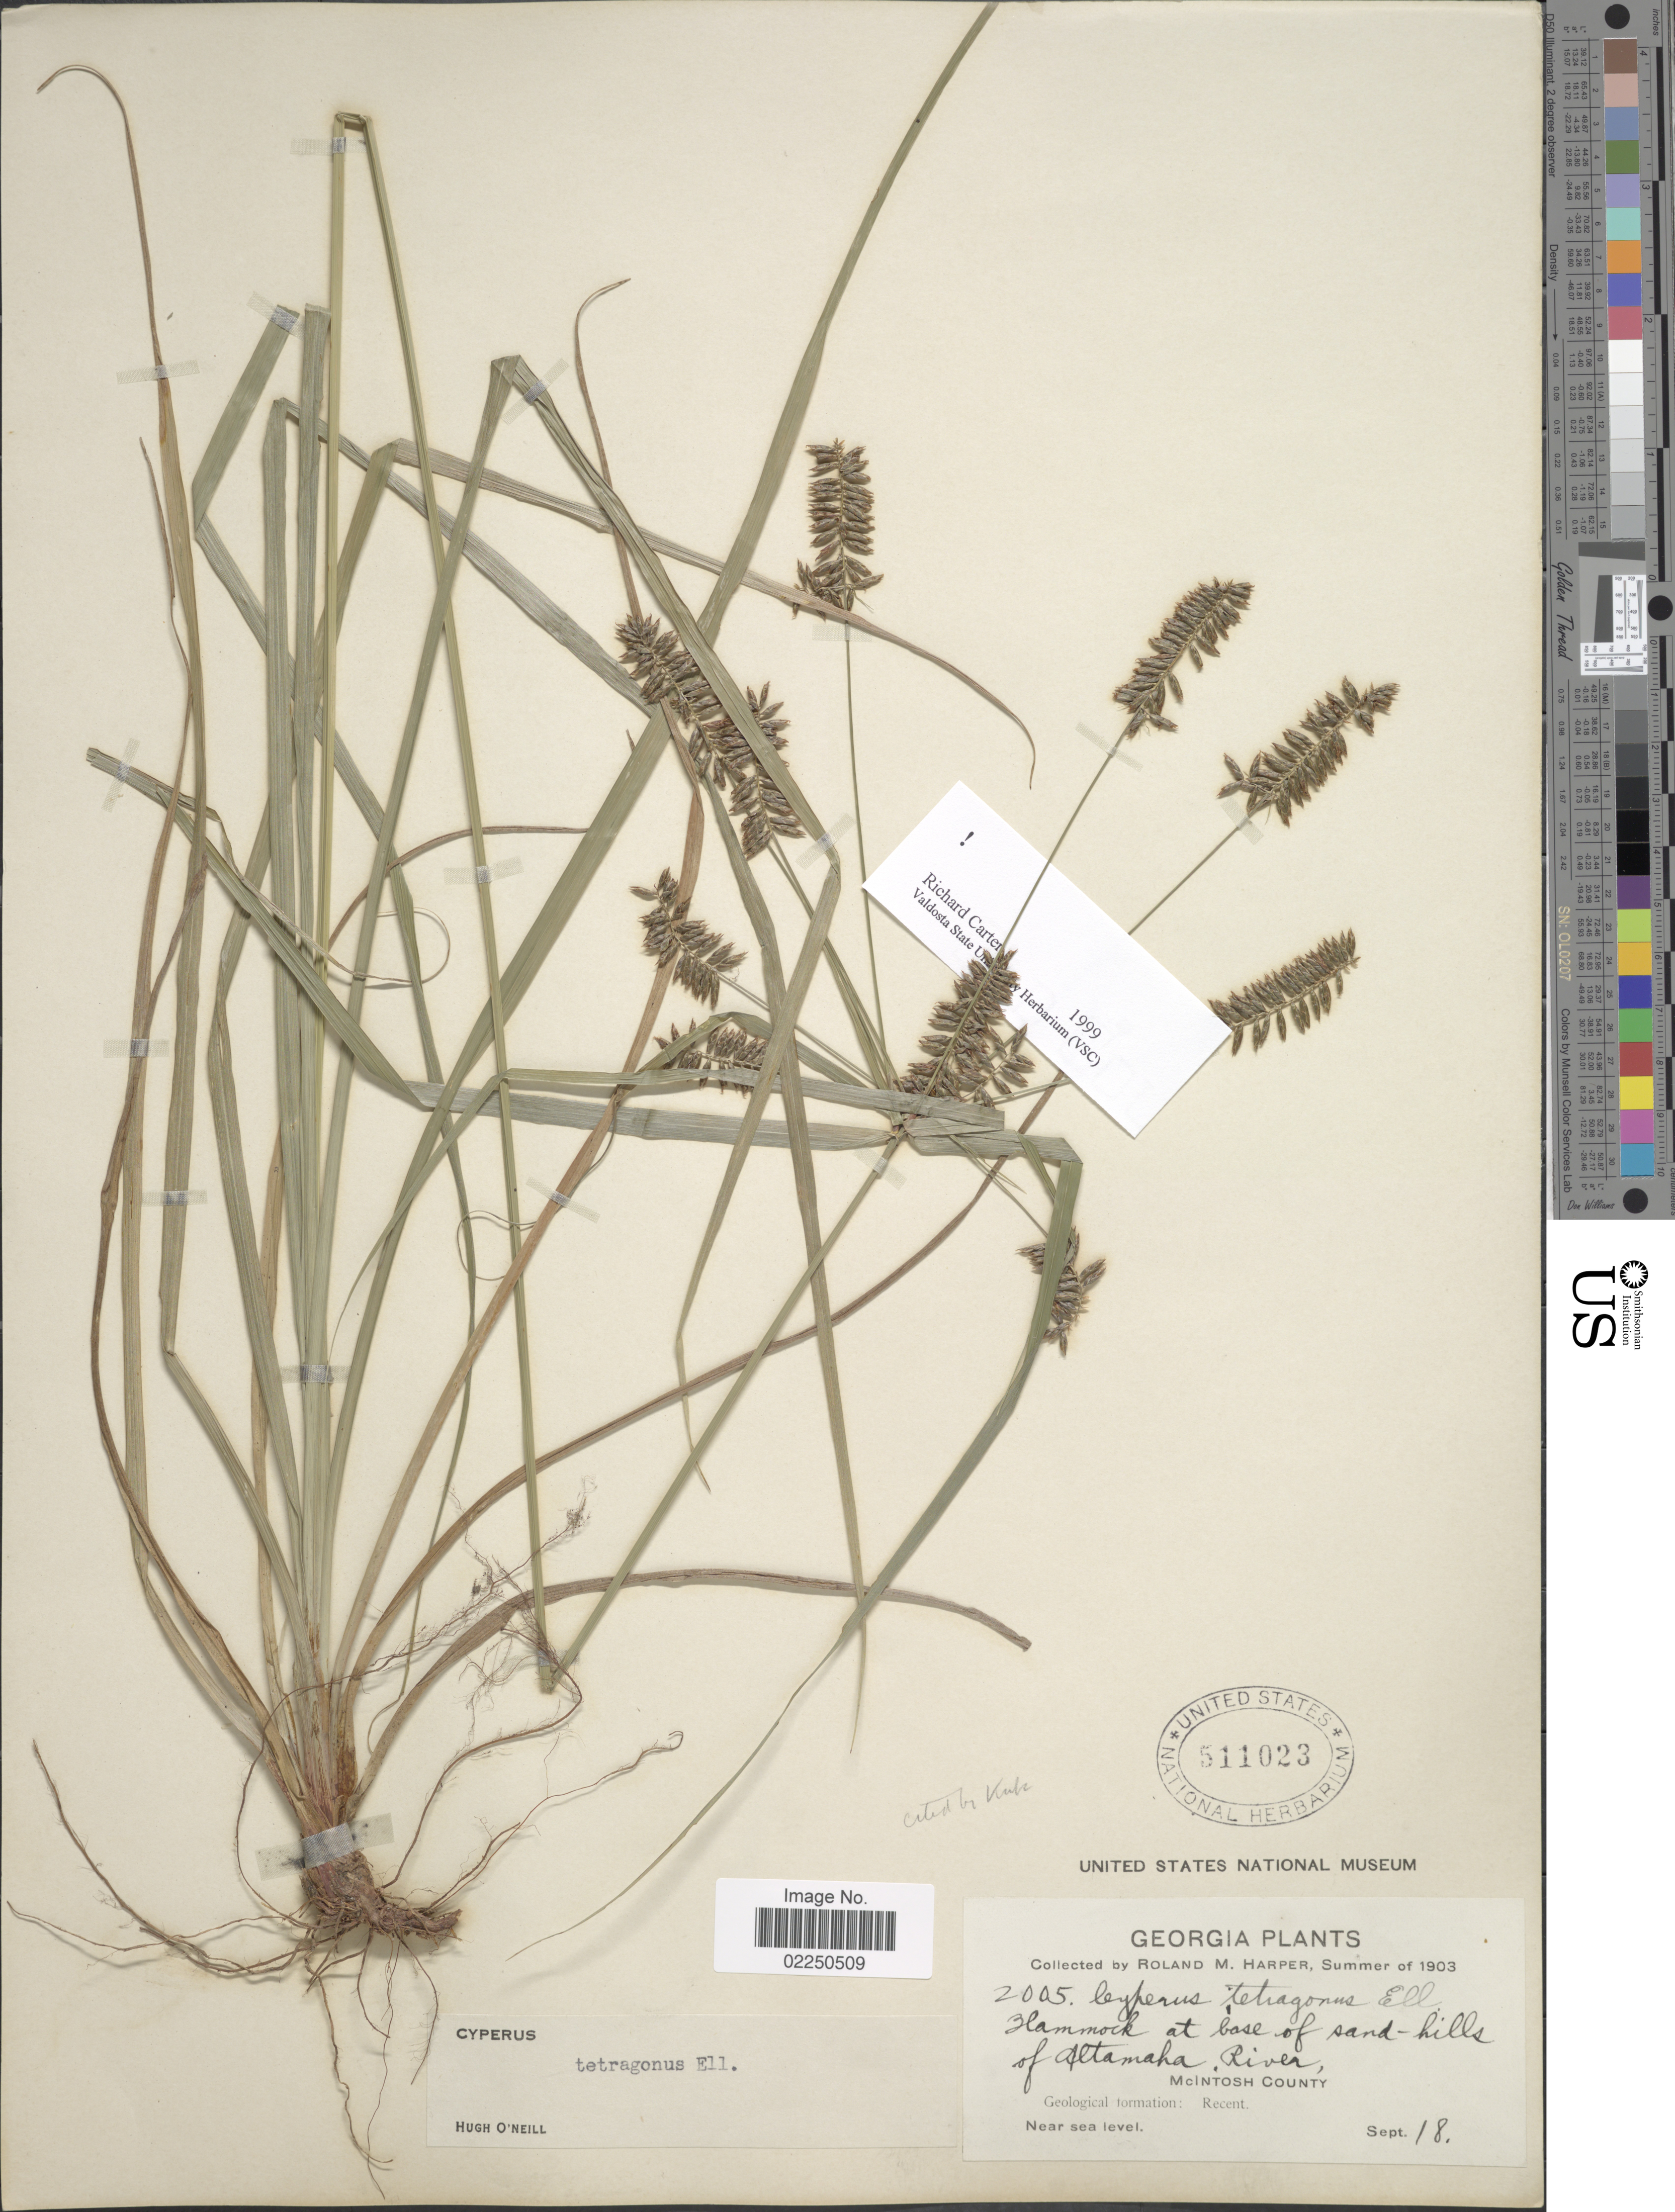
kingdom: Plantae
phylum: Tracheophyta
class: Liliopsida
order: Poales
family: Cyperaceae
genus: Cyperus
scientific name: Cyperus tetragonus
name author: Elliott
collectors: R. M. Harper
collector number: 2005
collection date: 1903-09-18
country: United States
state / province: Georgia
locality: Hammock at base of sand-hills of Altamaha River. McIntosh County. Geological formation: Recent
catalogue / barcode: US 511023